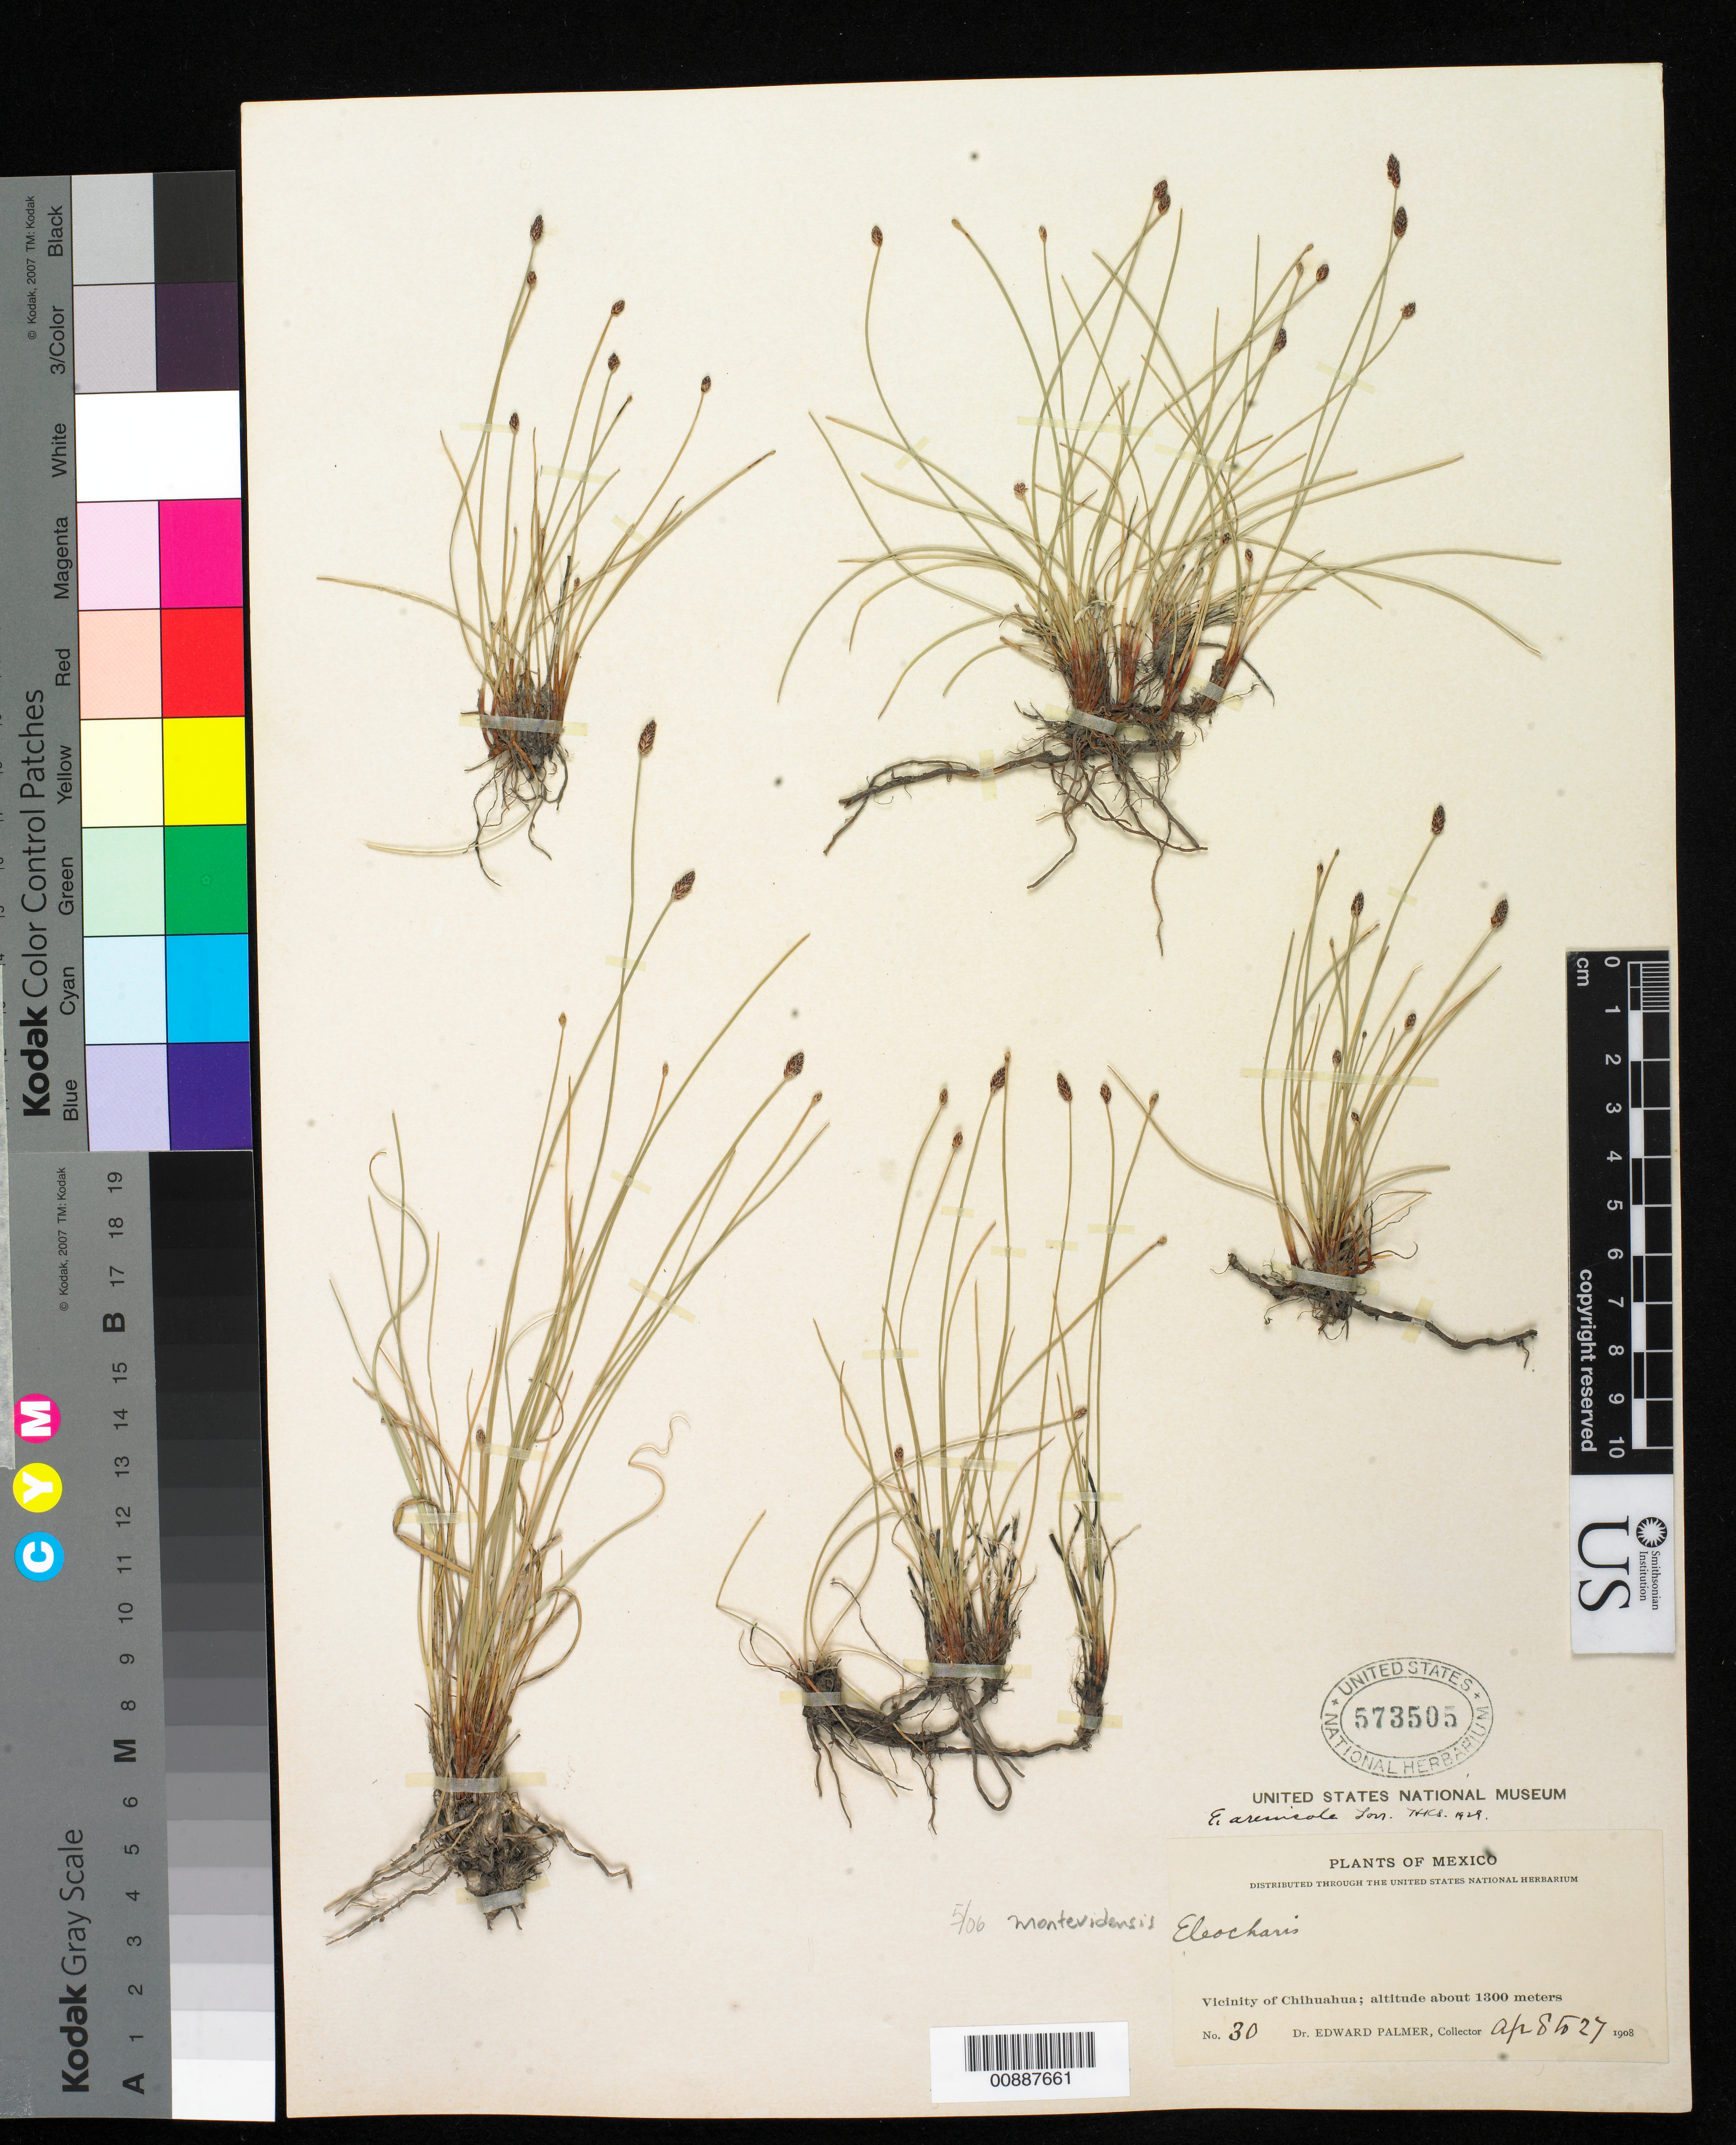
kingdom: Plantae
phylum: Tracheophyta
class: Liliopsida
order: Poales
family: Cyperaceae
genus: Eleocharis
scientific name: Eleocharis montevidensis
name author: Kunth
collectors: E. Palmer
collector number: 30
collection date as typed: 08 Apr 1908 to 27 Apr 1908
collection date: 1908-04-08/1908-04-27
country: Mexico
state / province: Chihuahua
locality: Vicinity of Chihuahua.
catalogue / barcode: US 573505